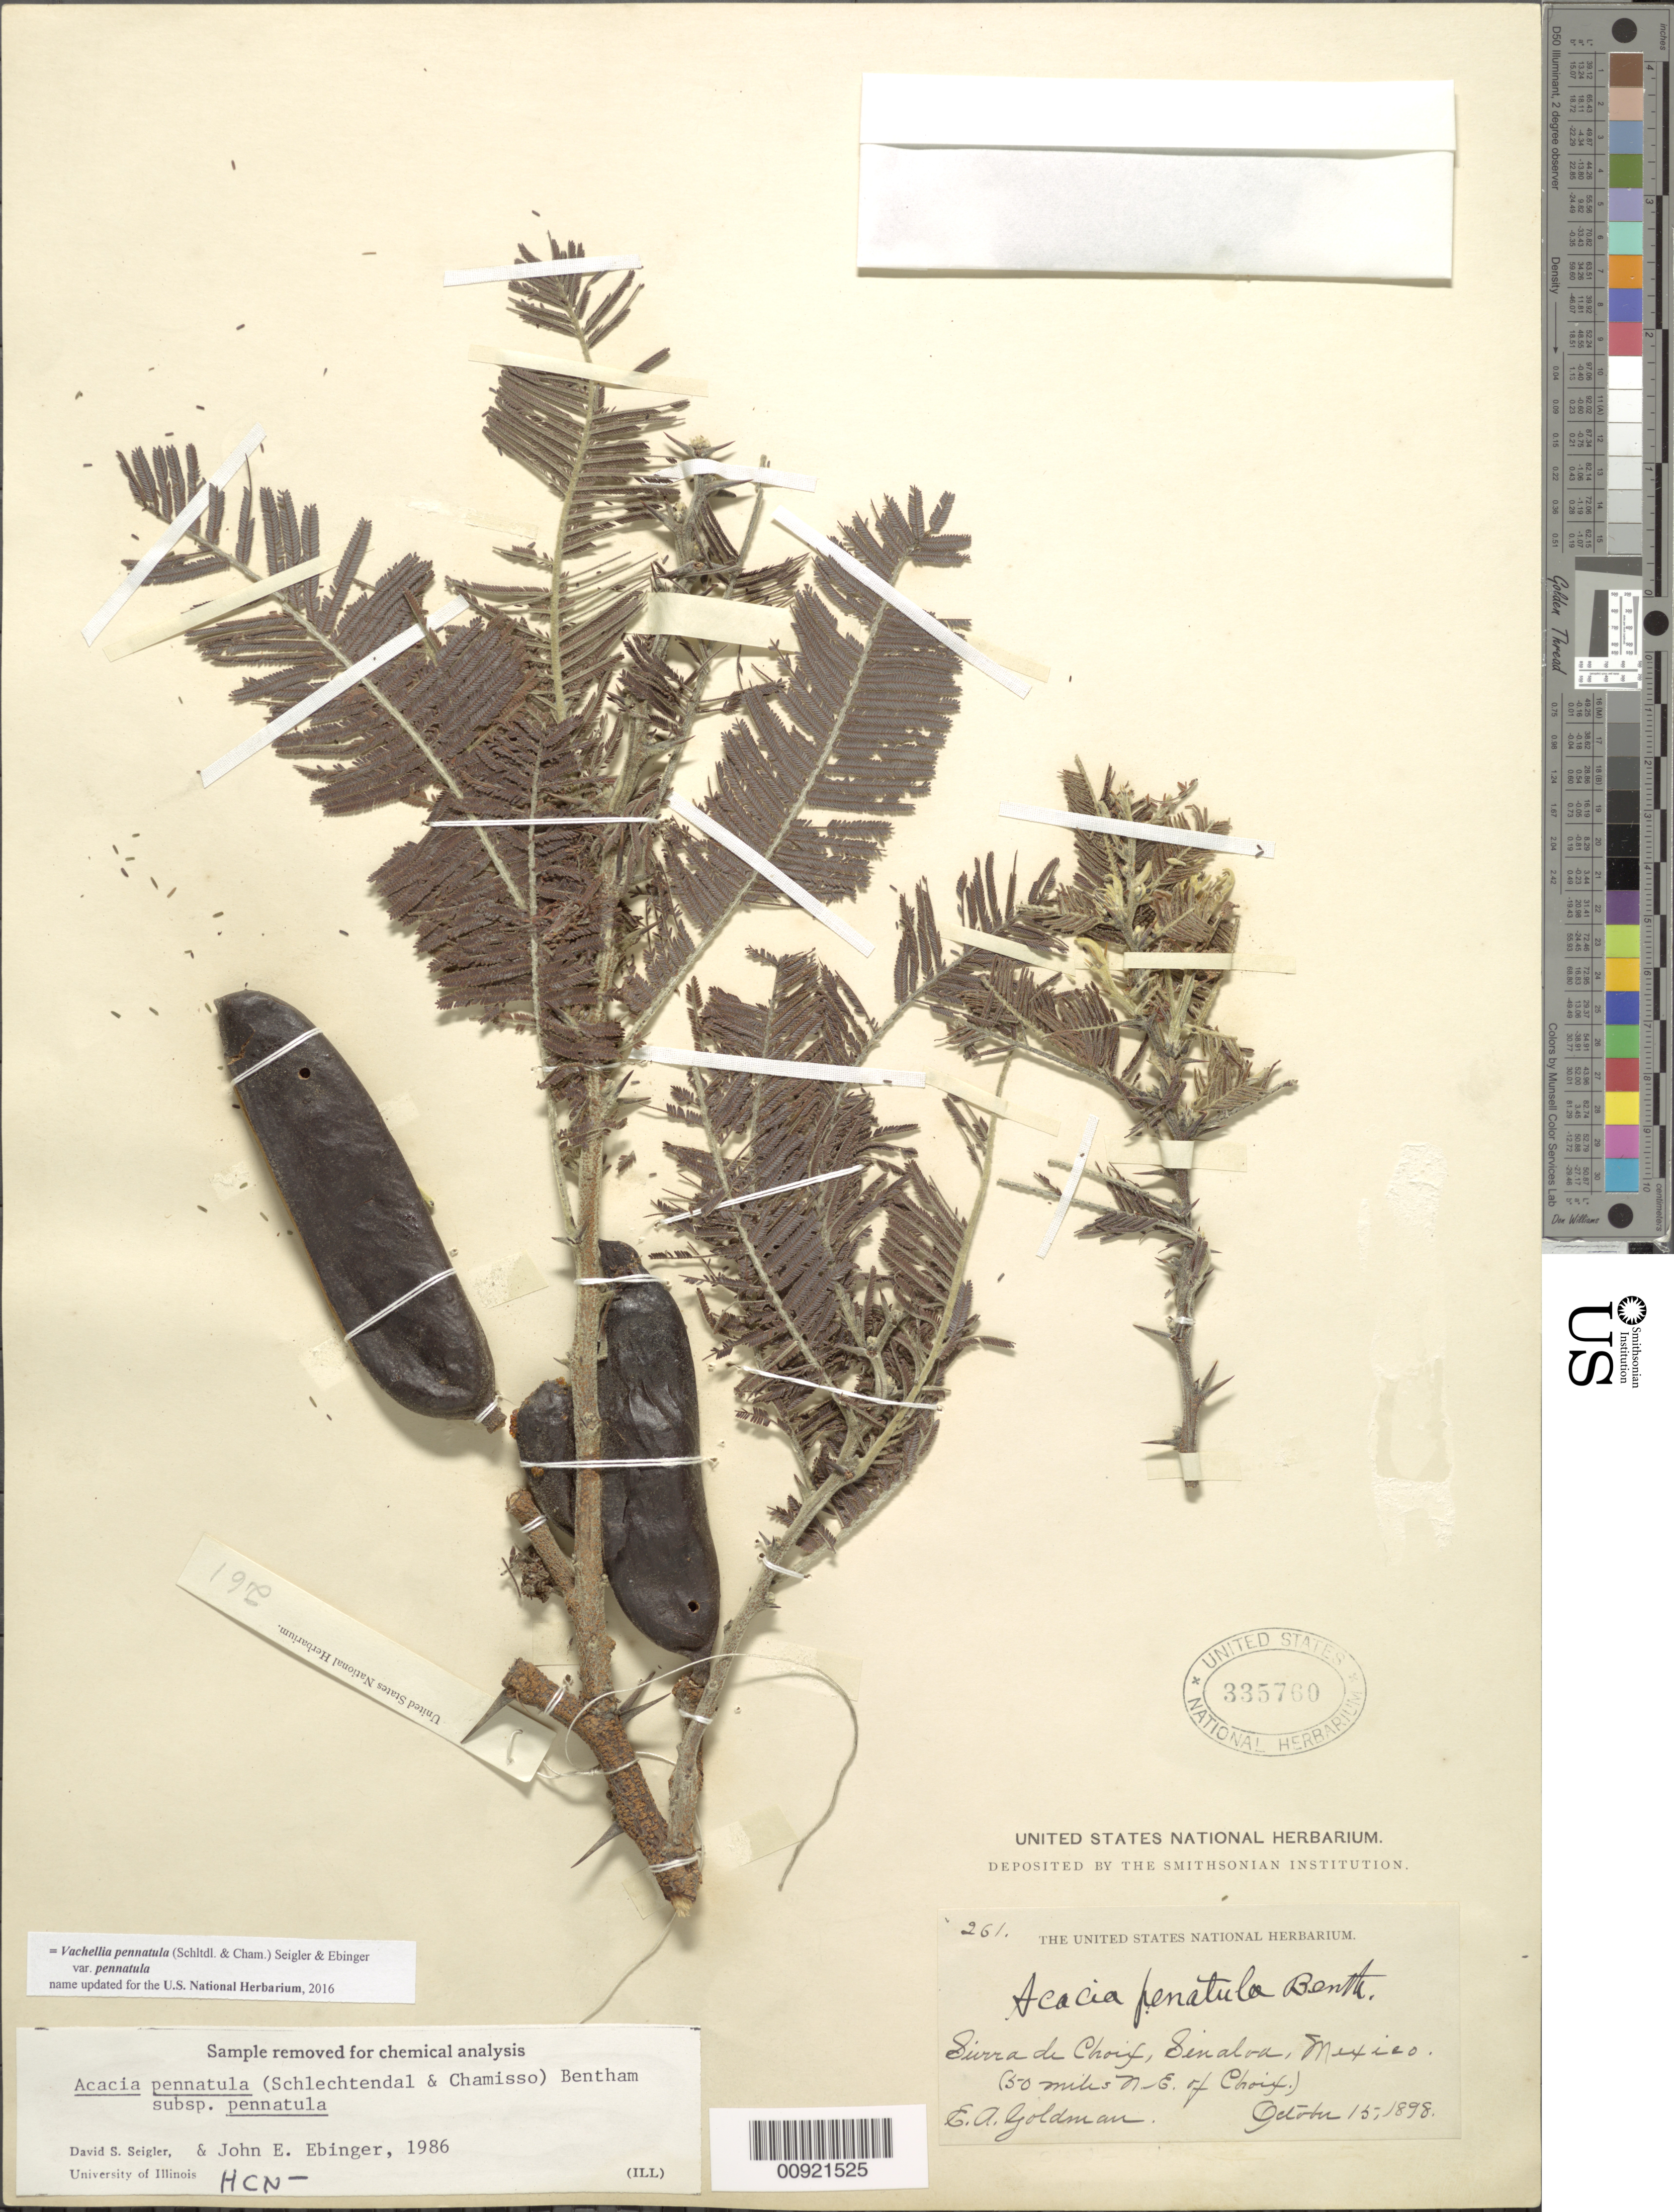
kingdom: Plantae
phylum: Tracheophyta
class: Magnoliopsida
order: Fabales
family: Fabaceae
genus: Vachellia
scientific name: Vachellia pennatula var. pennatula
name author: (Schltdl. & Cham.) Seigler & Ebinger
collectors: E. A. Goldman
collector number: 261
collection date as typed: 15 Oct 1898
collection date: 1898-10-15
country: Mexico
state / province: Sinaloa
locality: Sierra de Choix, Sinaloa (50 miles NE of Choix).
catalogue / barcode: US 335760